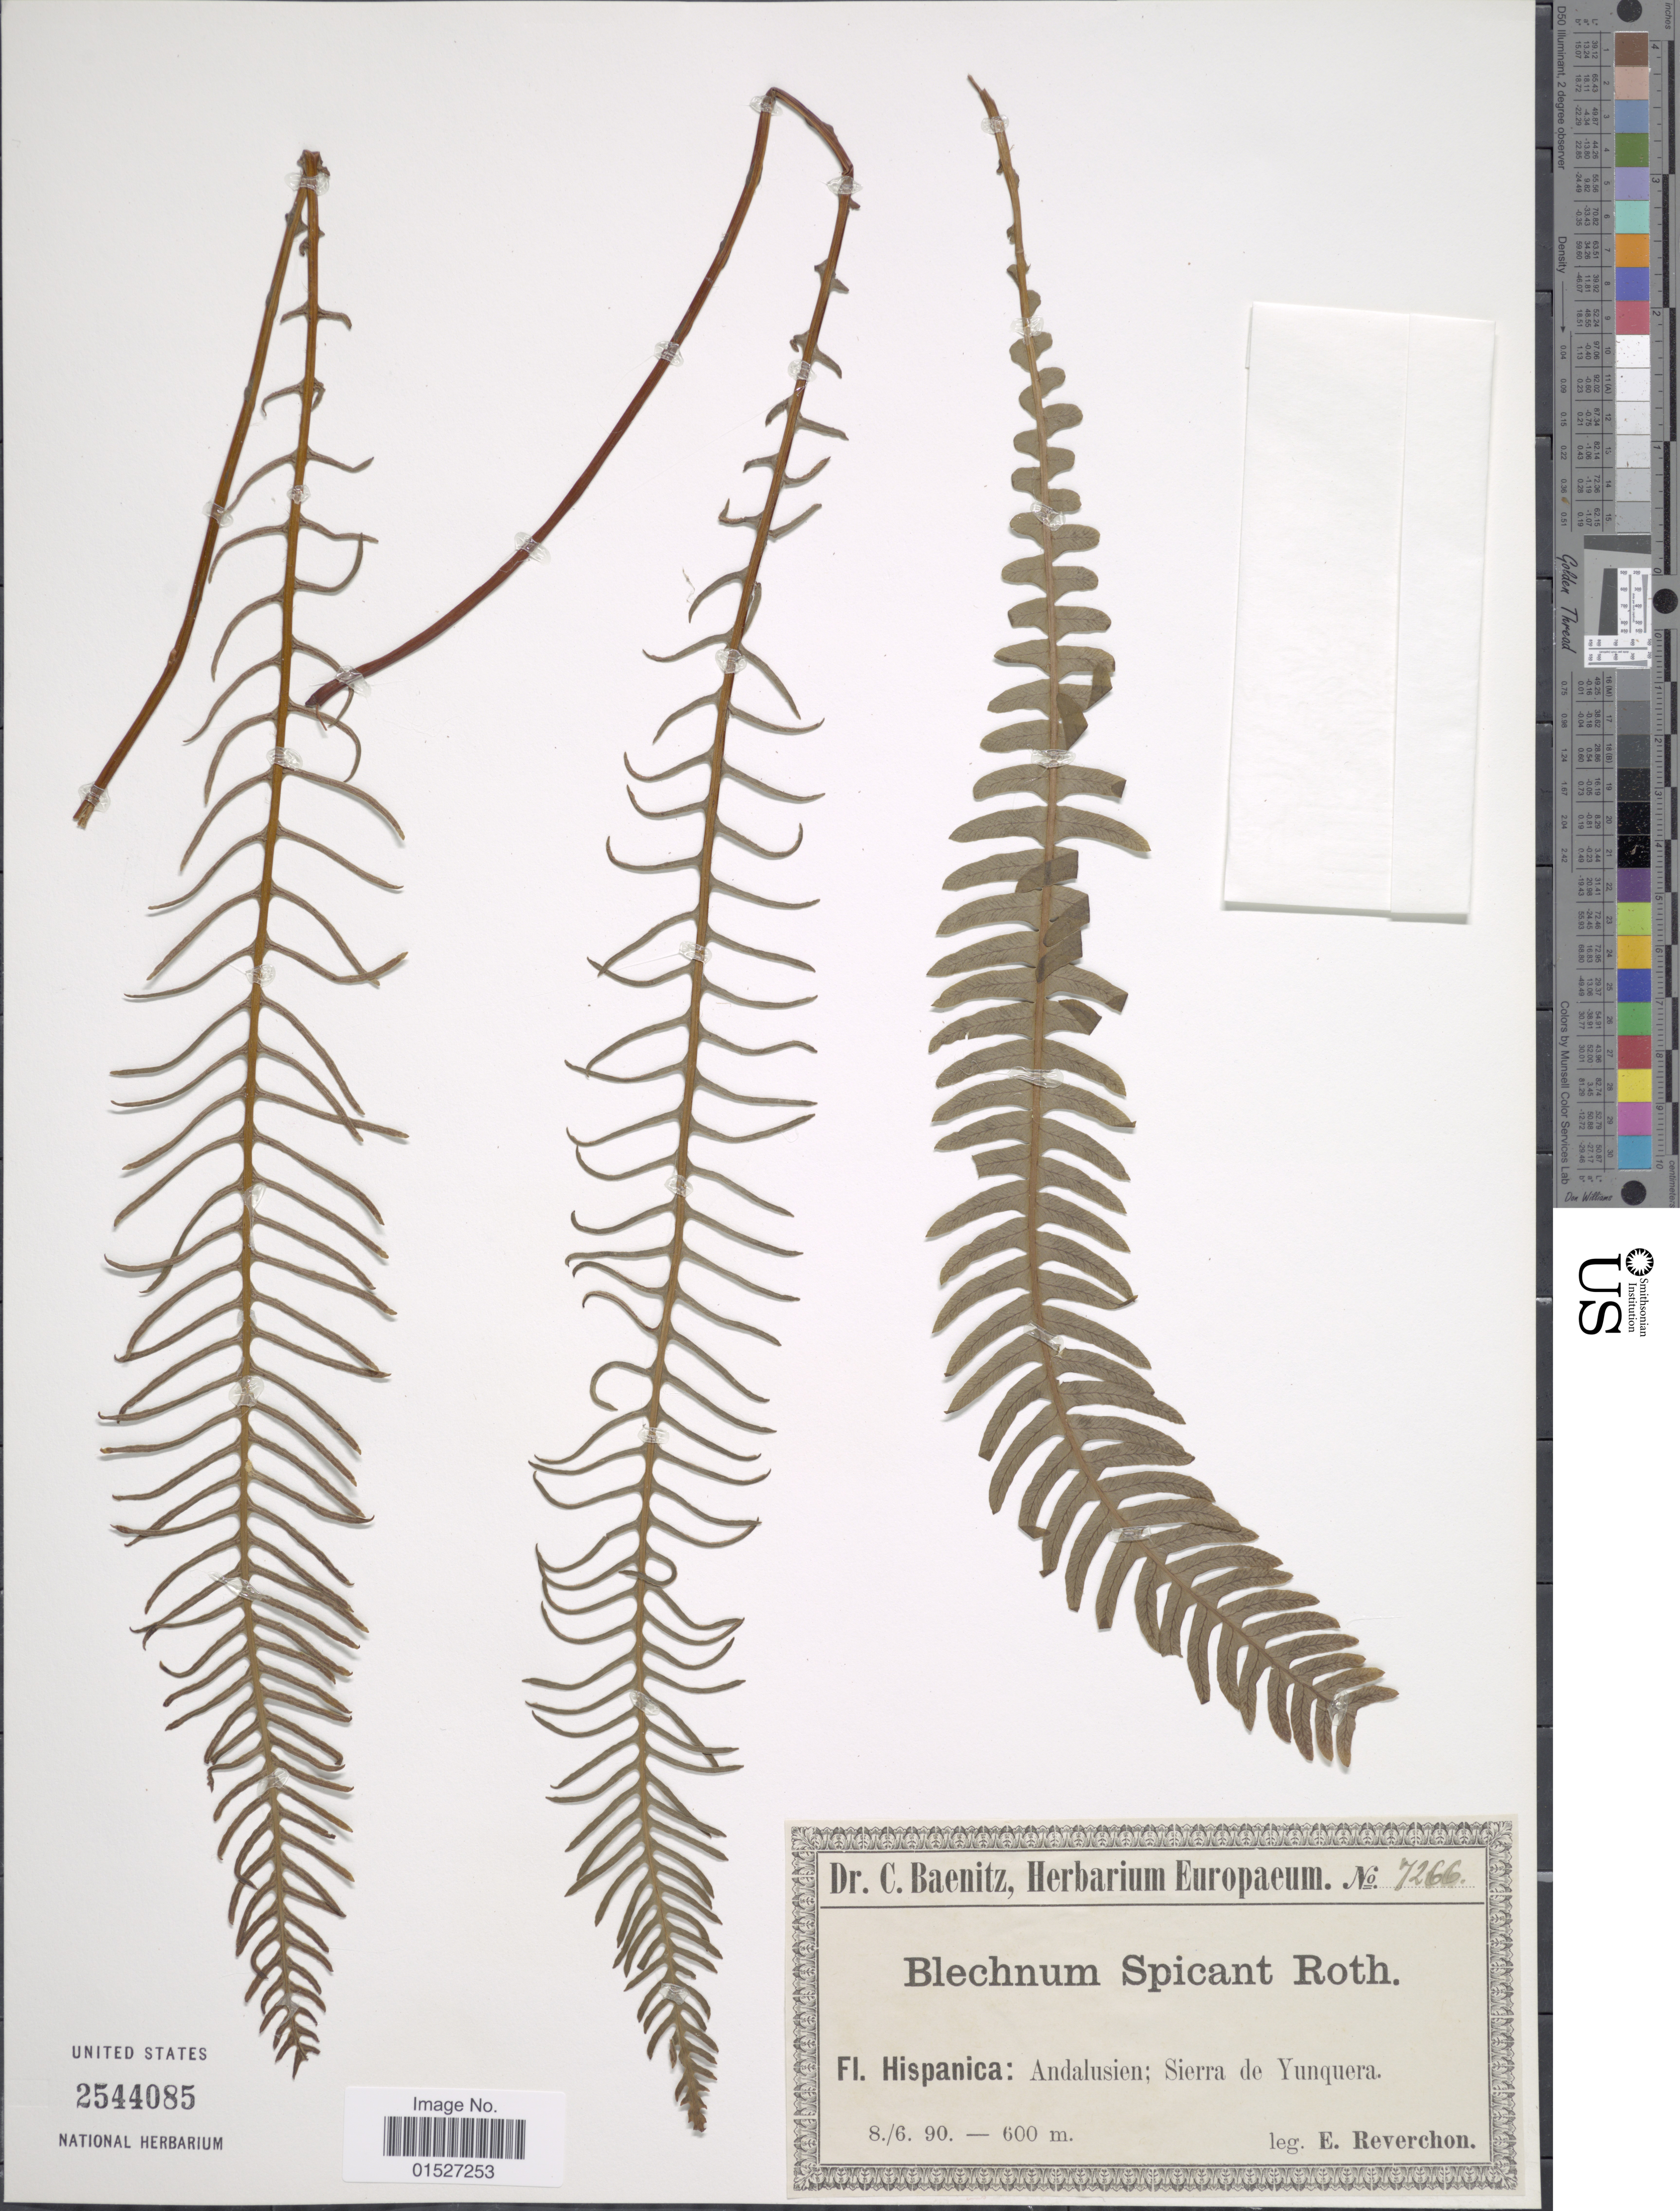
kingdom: Plantae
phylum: Tracheophyta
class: Polypodiopsida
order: Polypodiales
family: Blechnaceae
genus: Blechnum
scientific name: Blechnum spicant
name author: (L.) Sm.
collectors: E. Reverchon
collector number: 7266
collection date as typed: Transcribed d/m/y: 8/6/90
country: Spain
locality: Hispanica: Andalusien; Sierra de Yunquera.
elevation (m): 600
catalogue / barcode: US 2544085